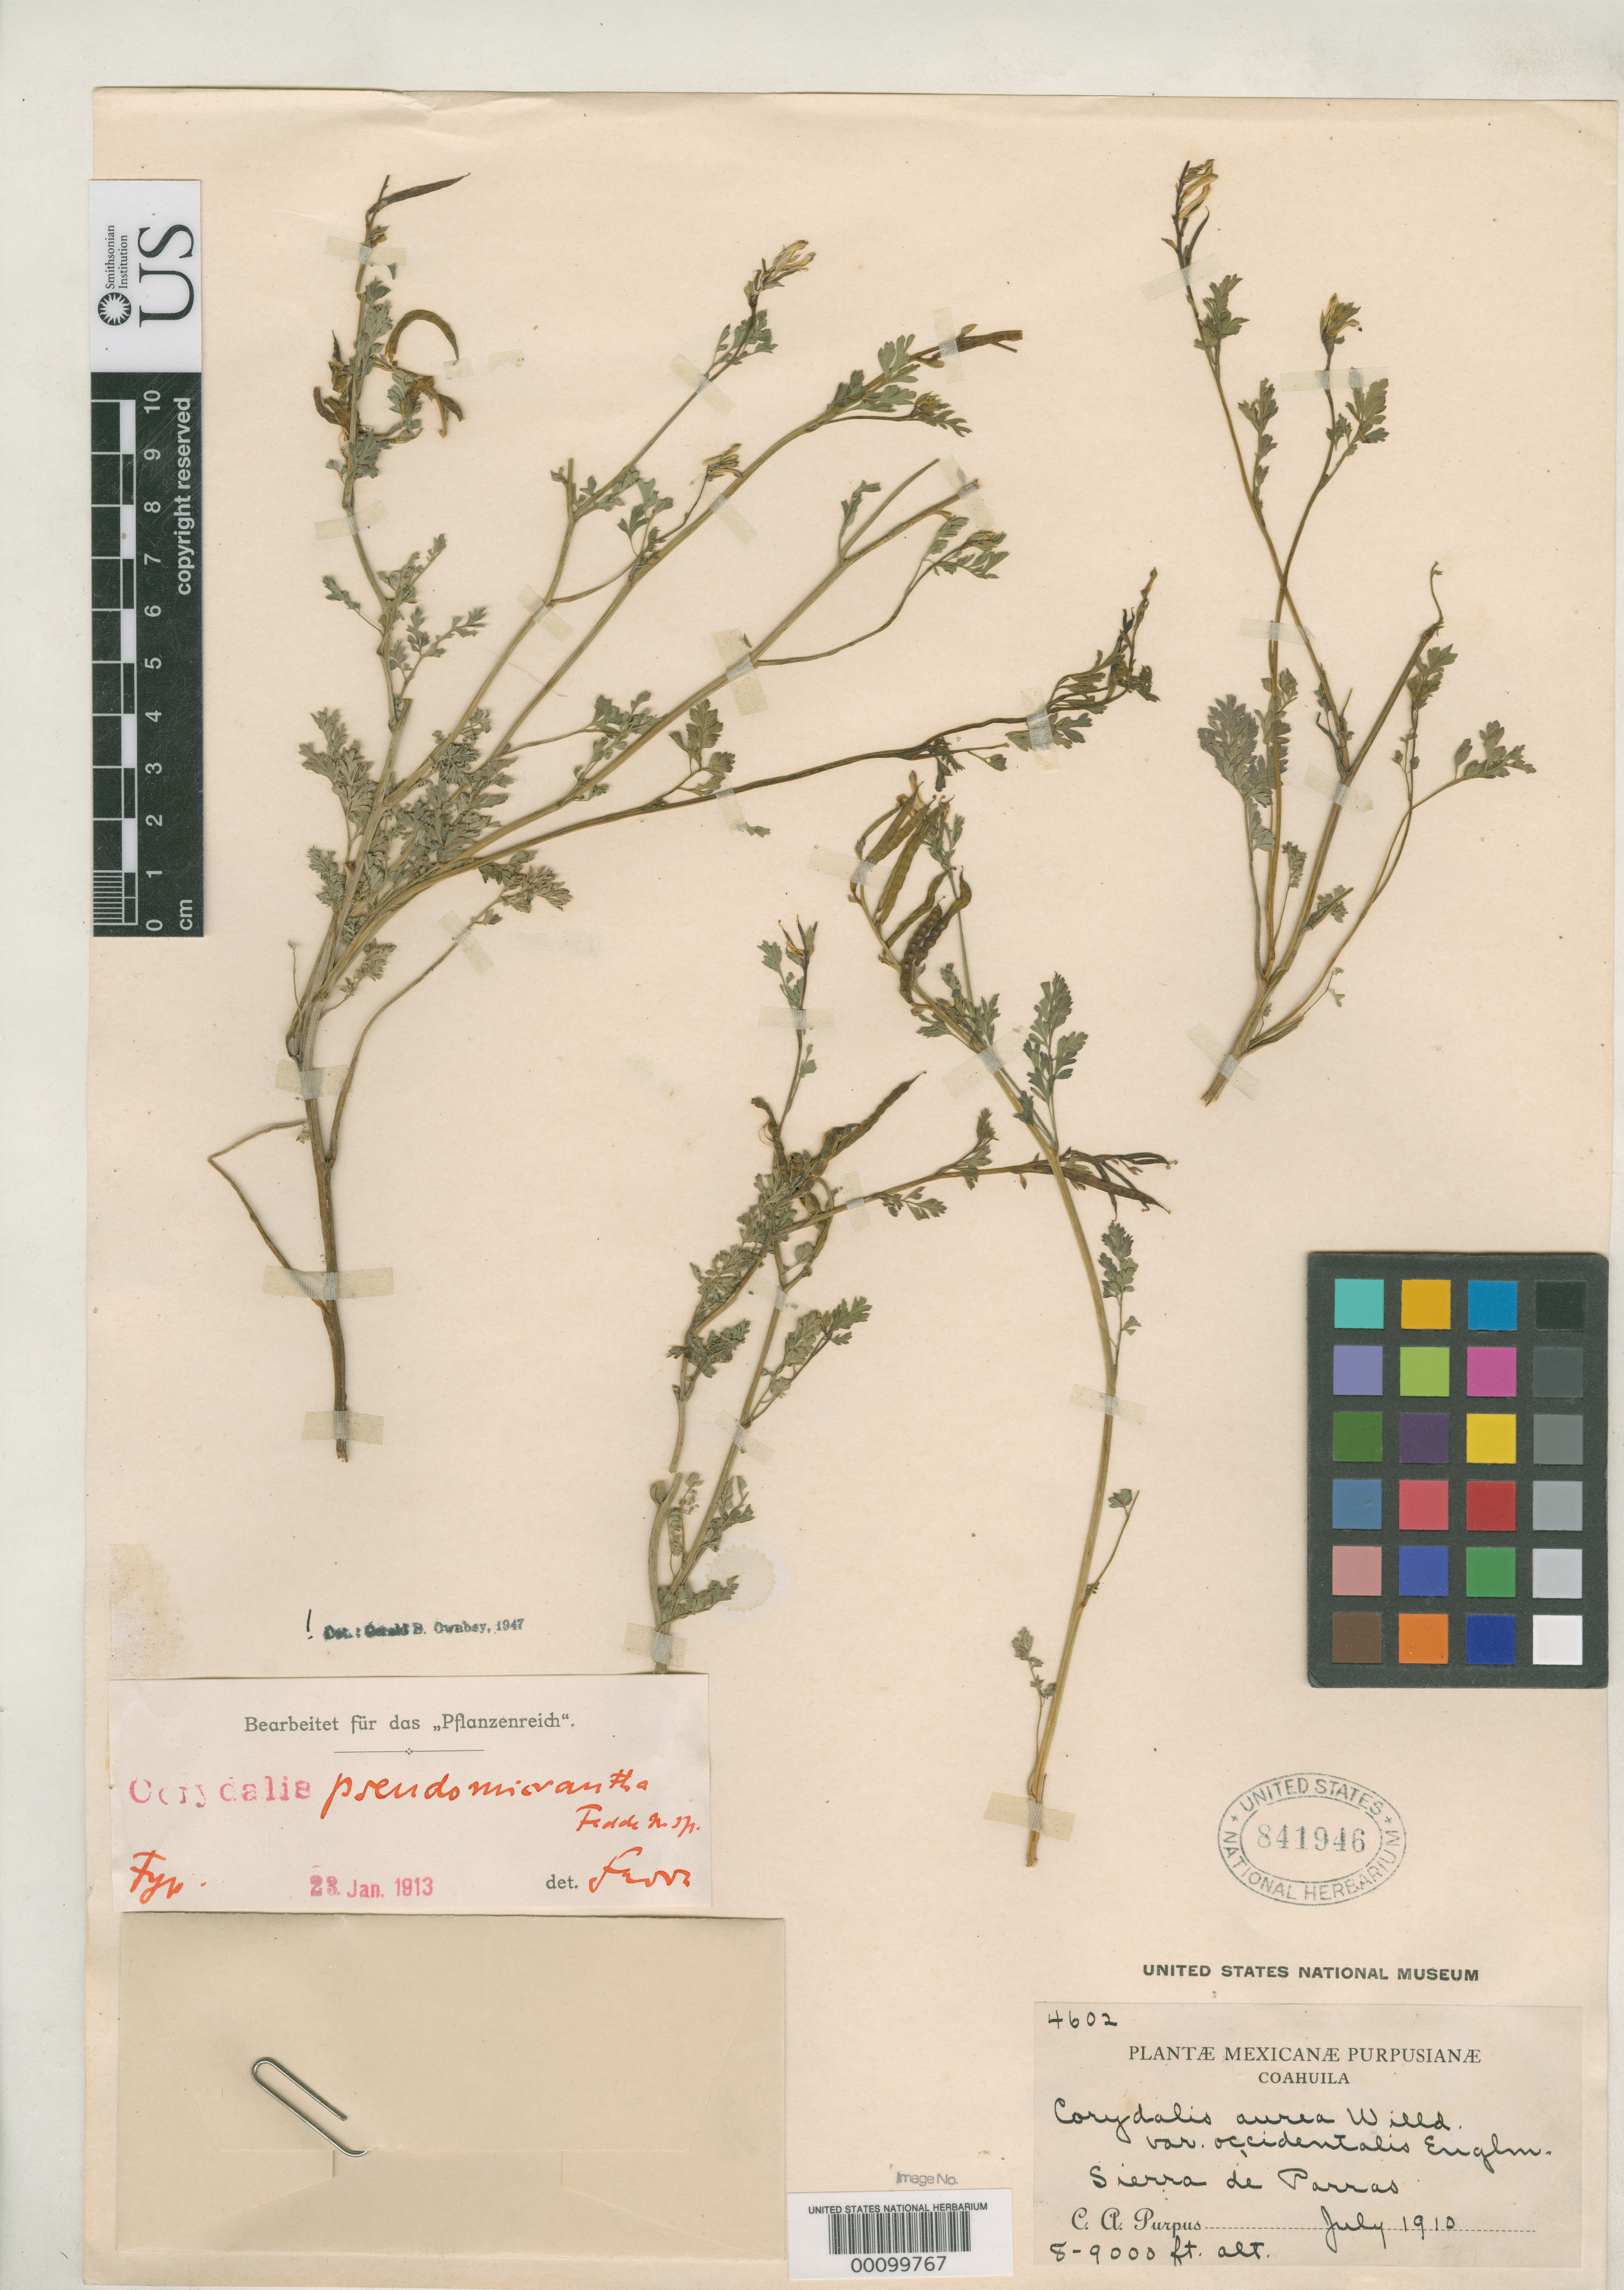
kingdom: Plantae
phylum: Tracheophyta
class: Magnoliopsida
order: Ranunculales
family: Papaveraceae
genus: Corydalis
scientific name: Corydalis pseudomicrantha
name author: Fedde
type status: Isotype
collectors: C. A. Purpus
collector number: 4602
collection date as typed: Jul 1910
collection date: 1910-07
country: Mexico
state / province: Coahuila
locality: Sierra de Parras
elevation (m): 2438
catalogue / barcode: US 841946